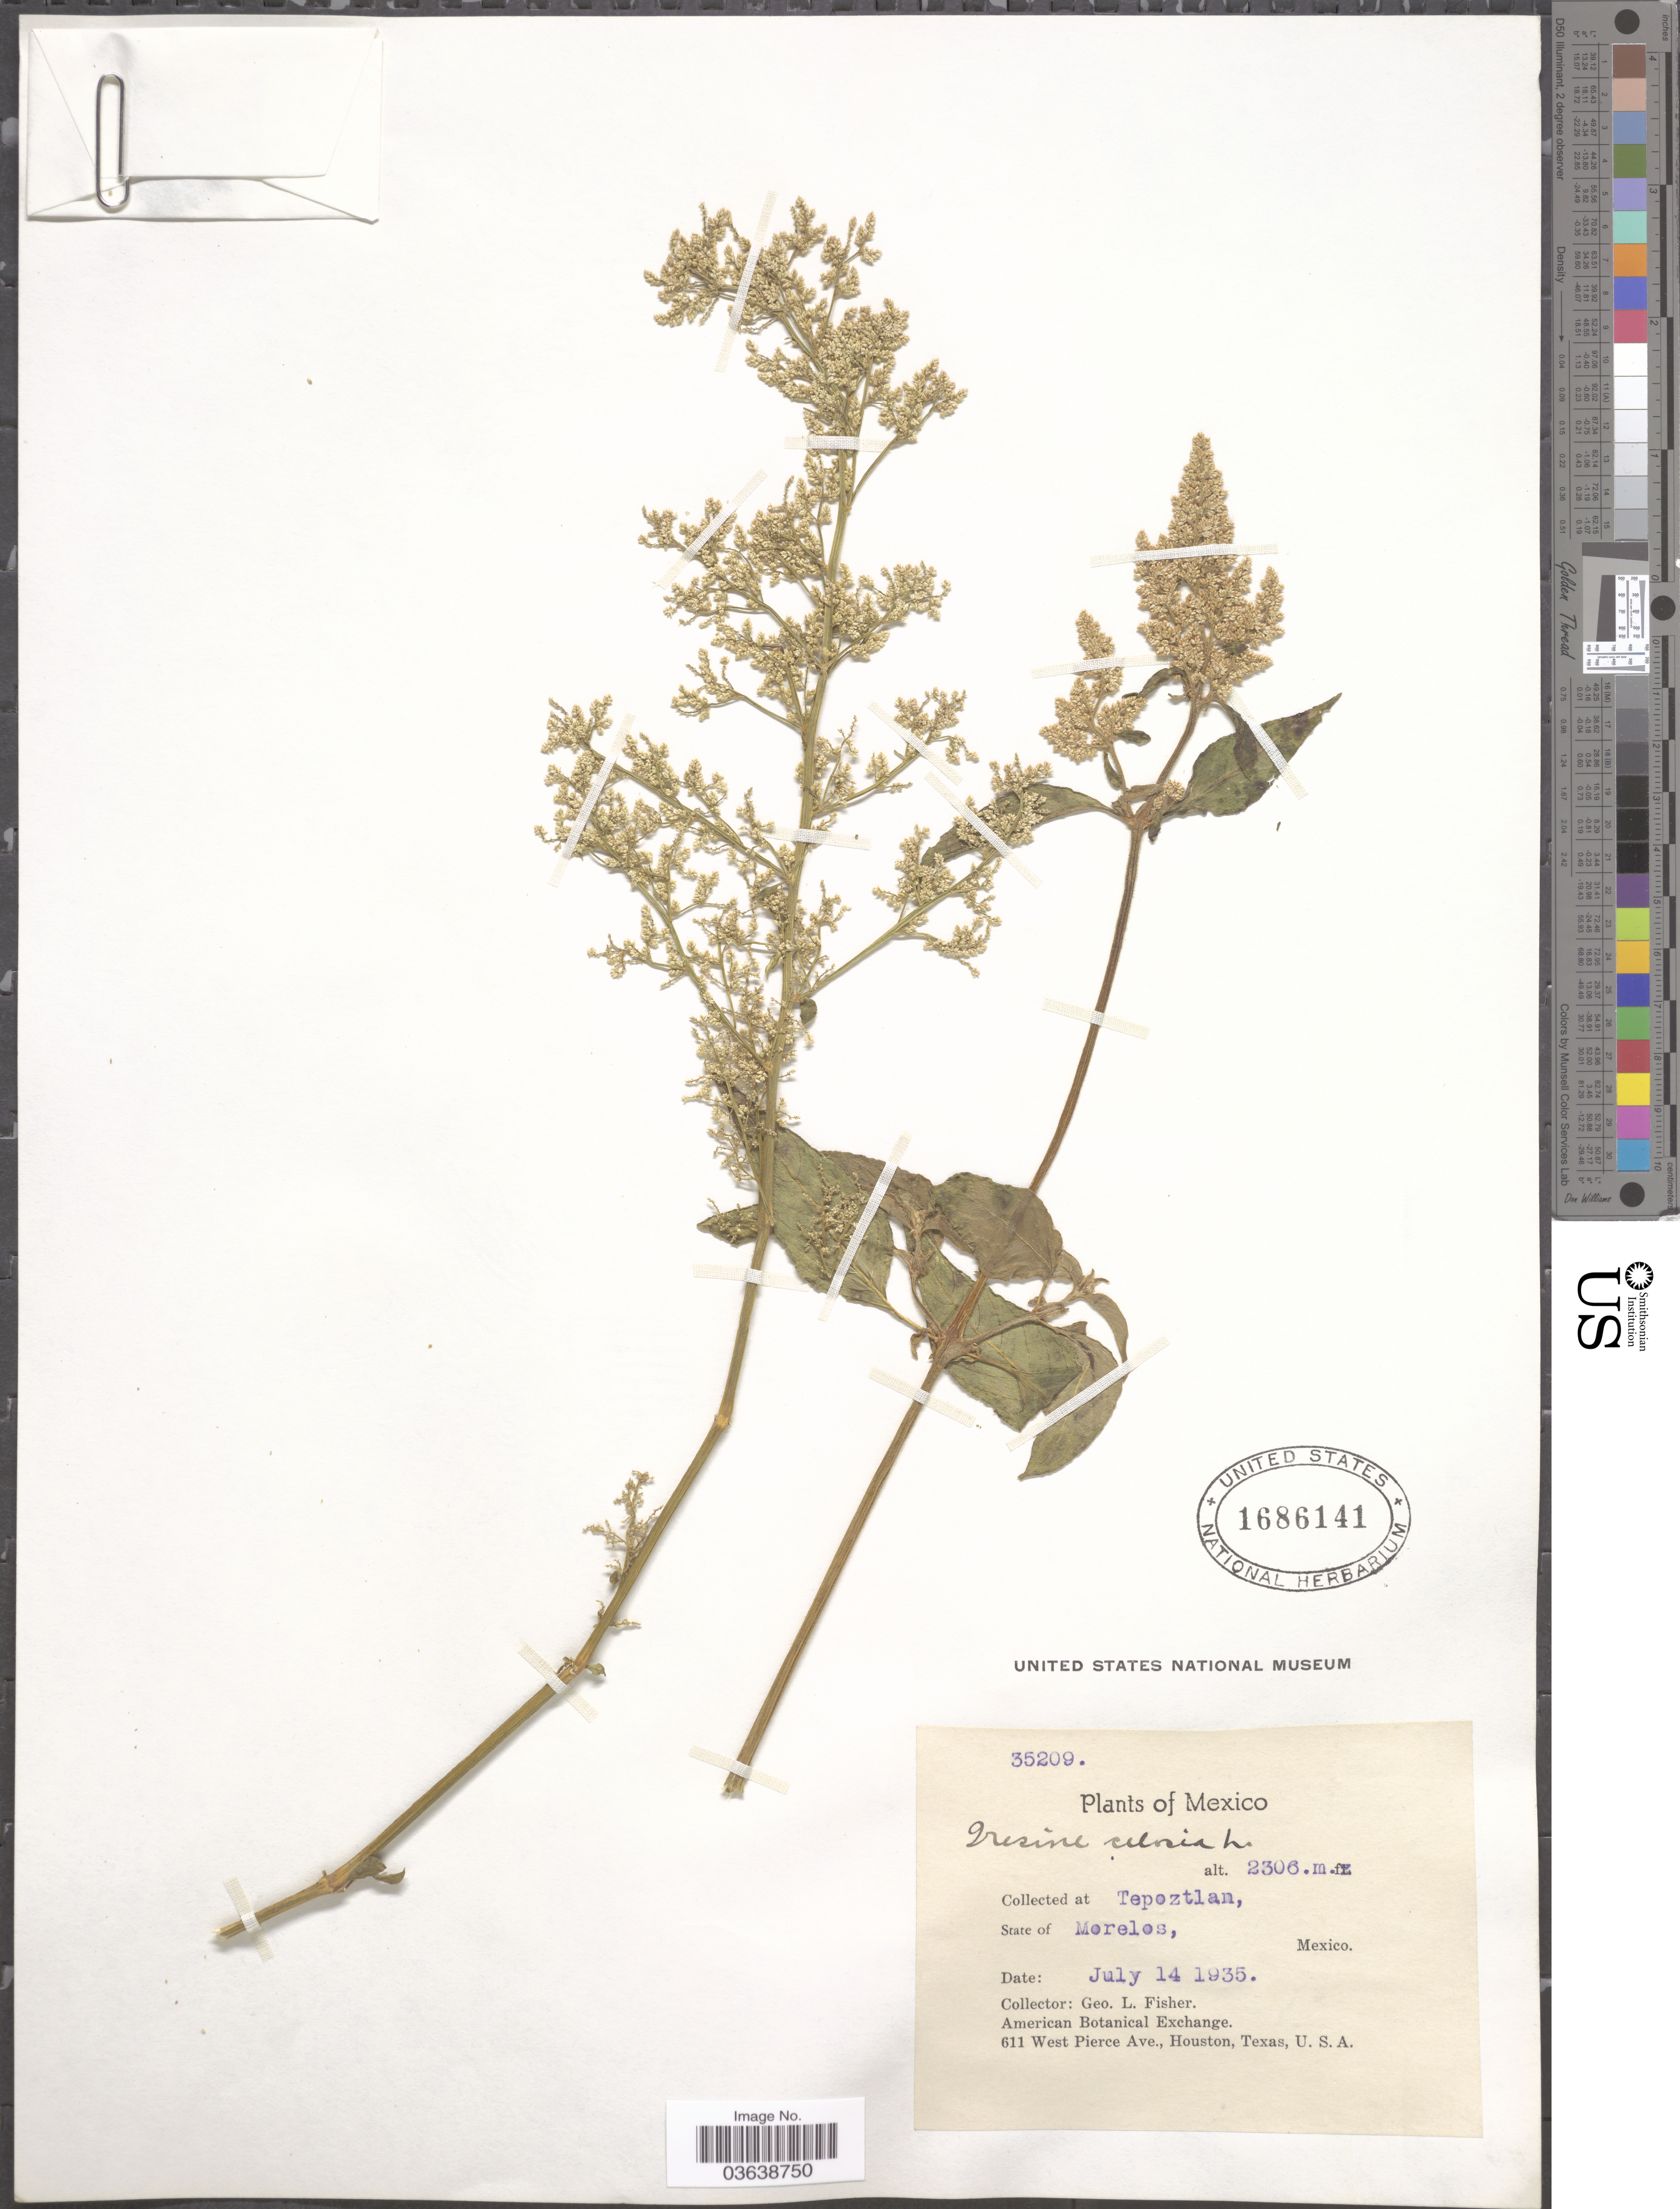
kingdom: Plantae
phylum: Tracheophyta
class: Magnoliopsida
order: Caryophyllales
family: Amaranthaceae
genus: Iresine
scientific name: Iresine celosia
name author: L.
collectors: G. L. Fisher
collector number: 35209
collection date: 1935-07-14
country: Mexico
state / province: Morelos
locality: Tepoztlan.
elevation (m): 2306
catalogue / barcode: US 1686141